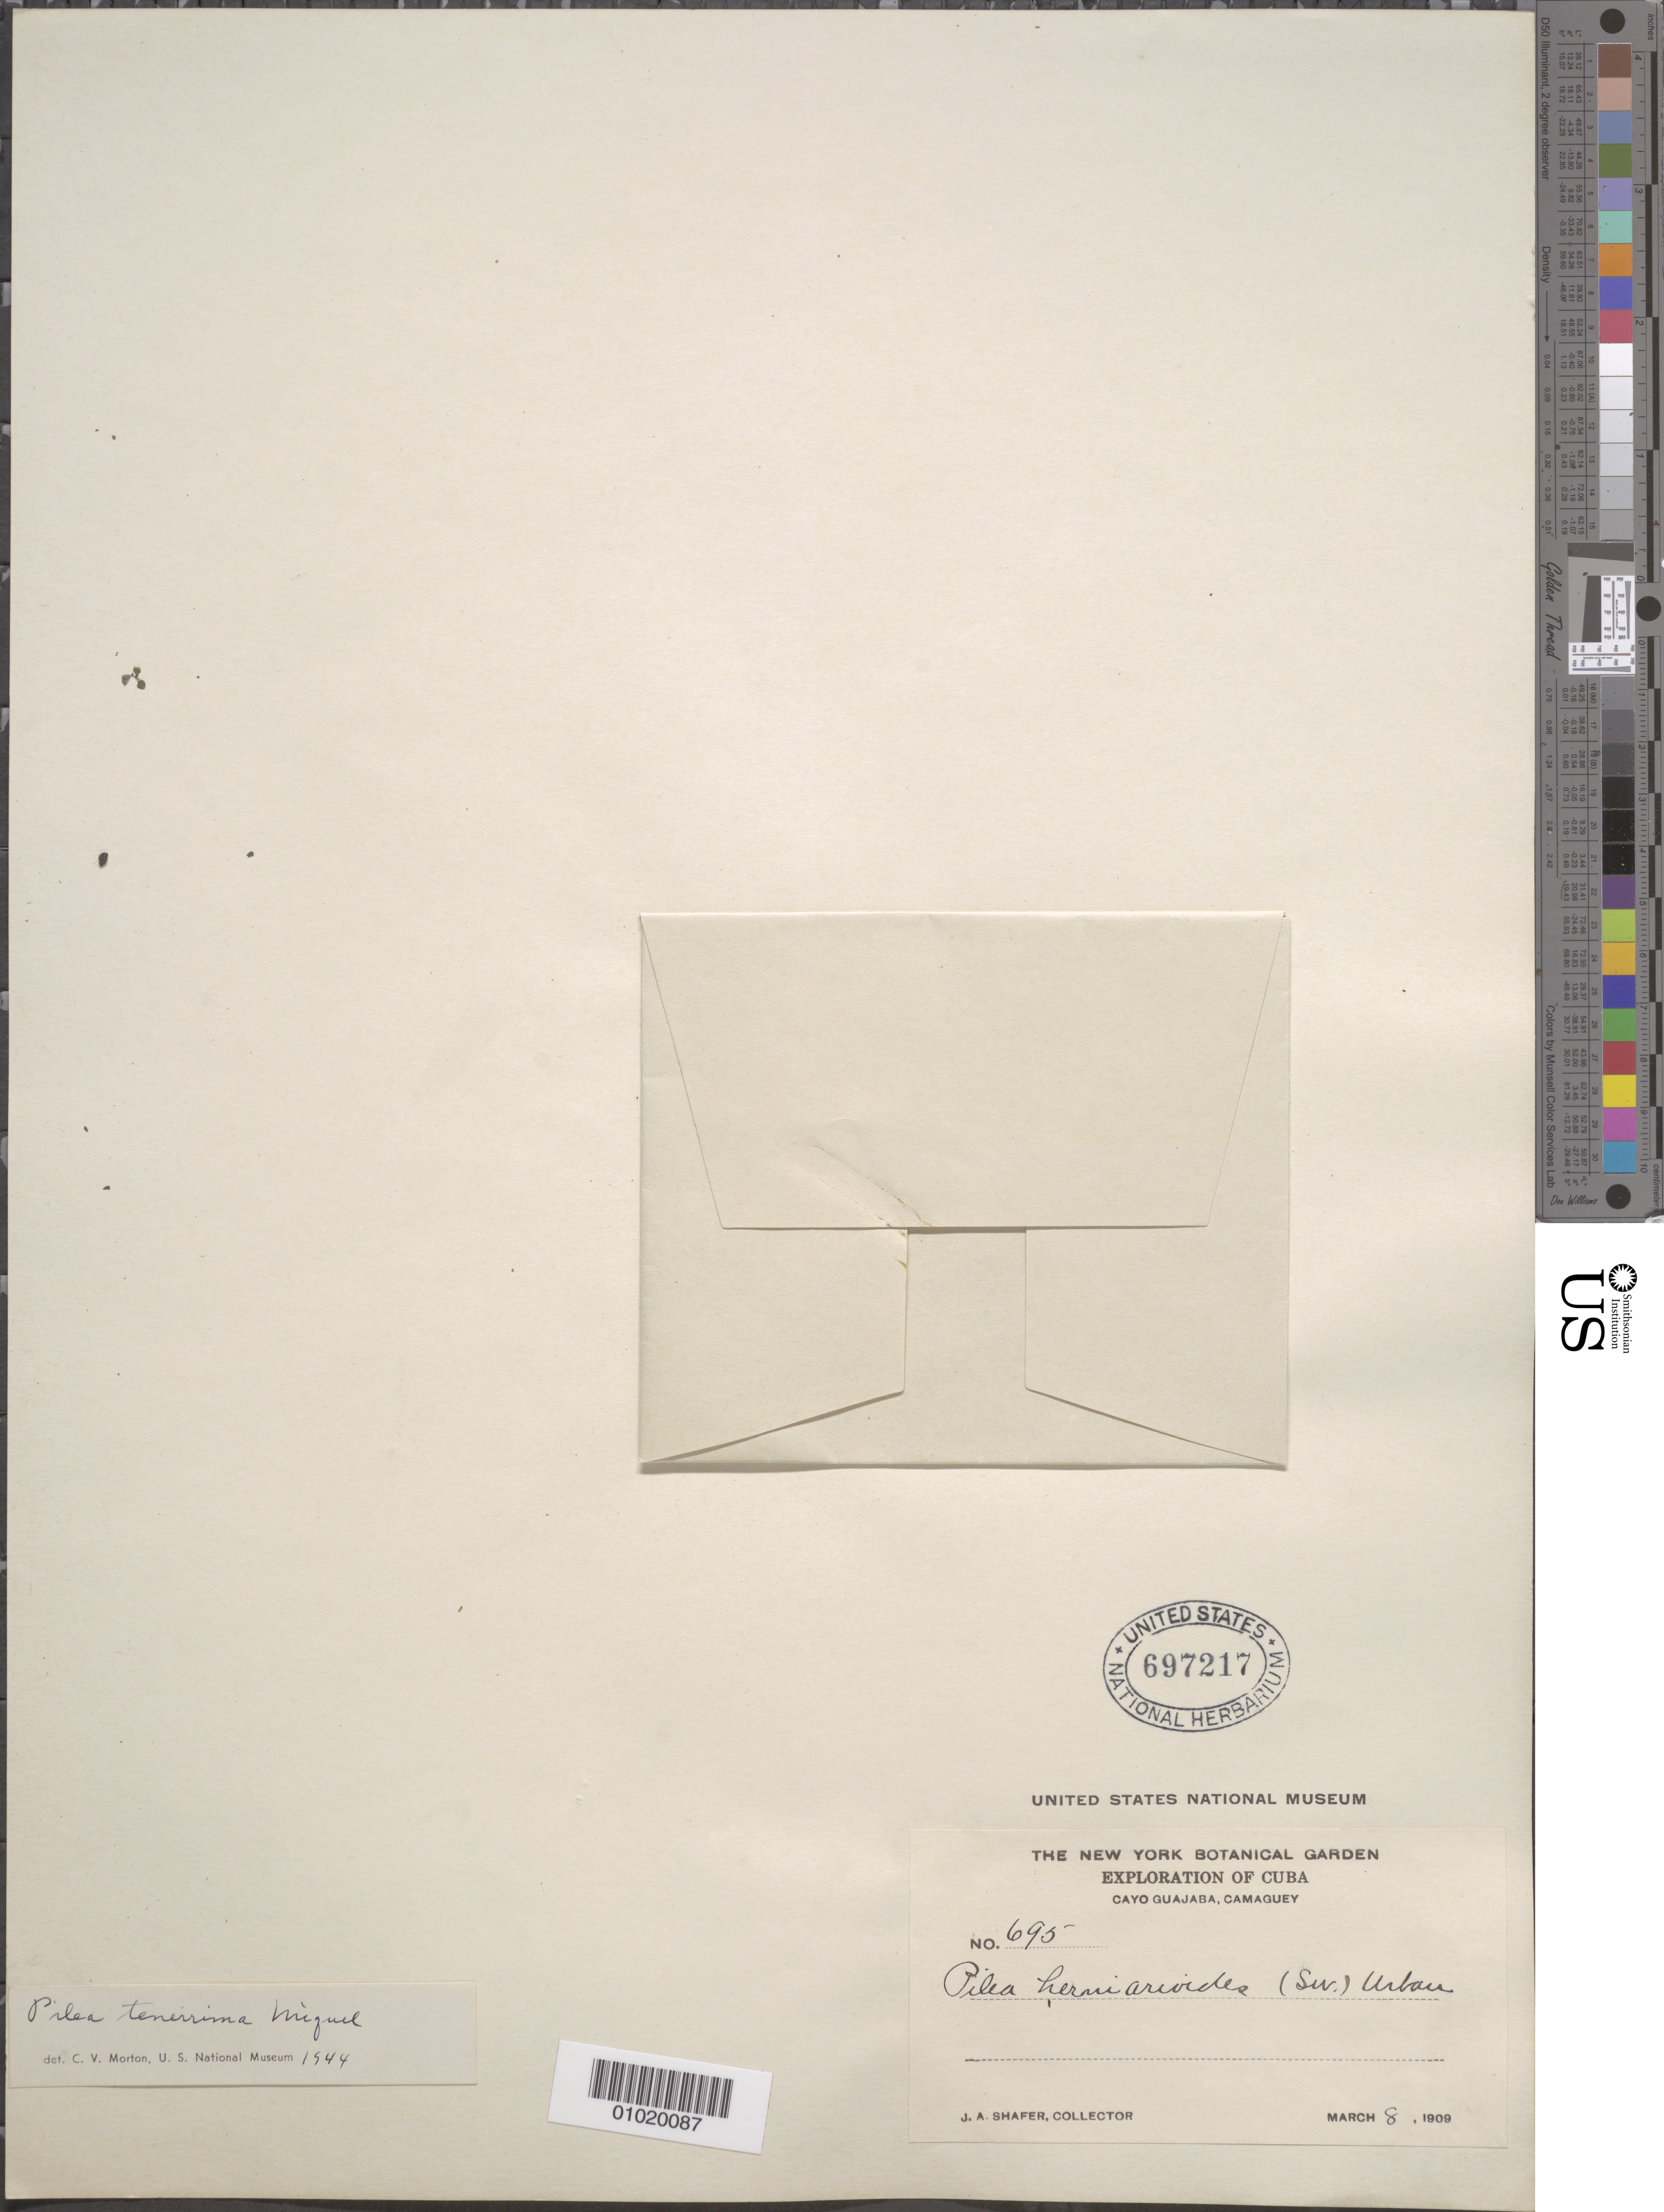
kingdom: Plantae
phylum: Tracheophyta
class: Magnoliopsida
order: Rosales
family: Urticaceae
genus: Pilea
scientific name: Pilea tenerrima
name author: Miq.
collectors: J. A. Shafer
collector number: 695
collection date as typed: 08 Mar 1909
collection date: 1909-03-08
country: Cuba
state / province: Camagüey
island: Cuba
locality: Cayo Guajaba, Camaguey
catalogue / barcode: US 697217